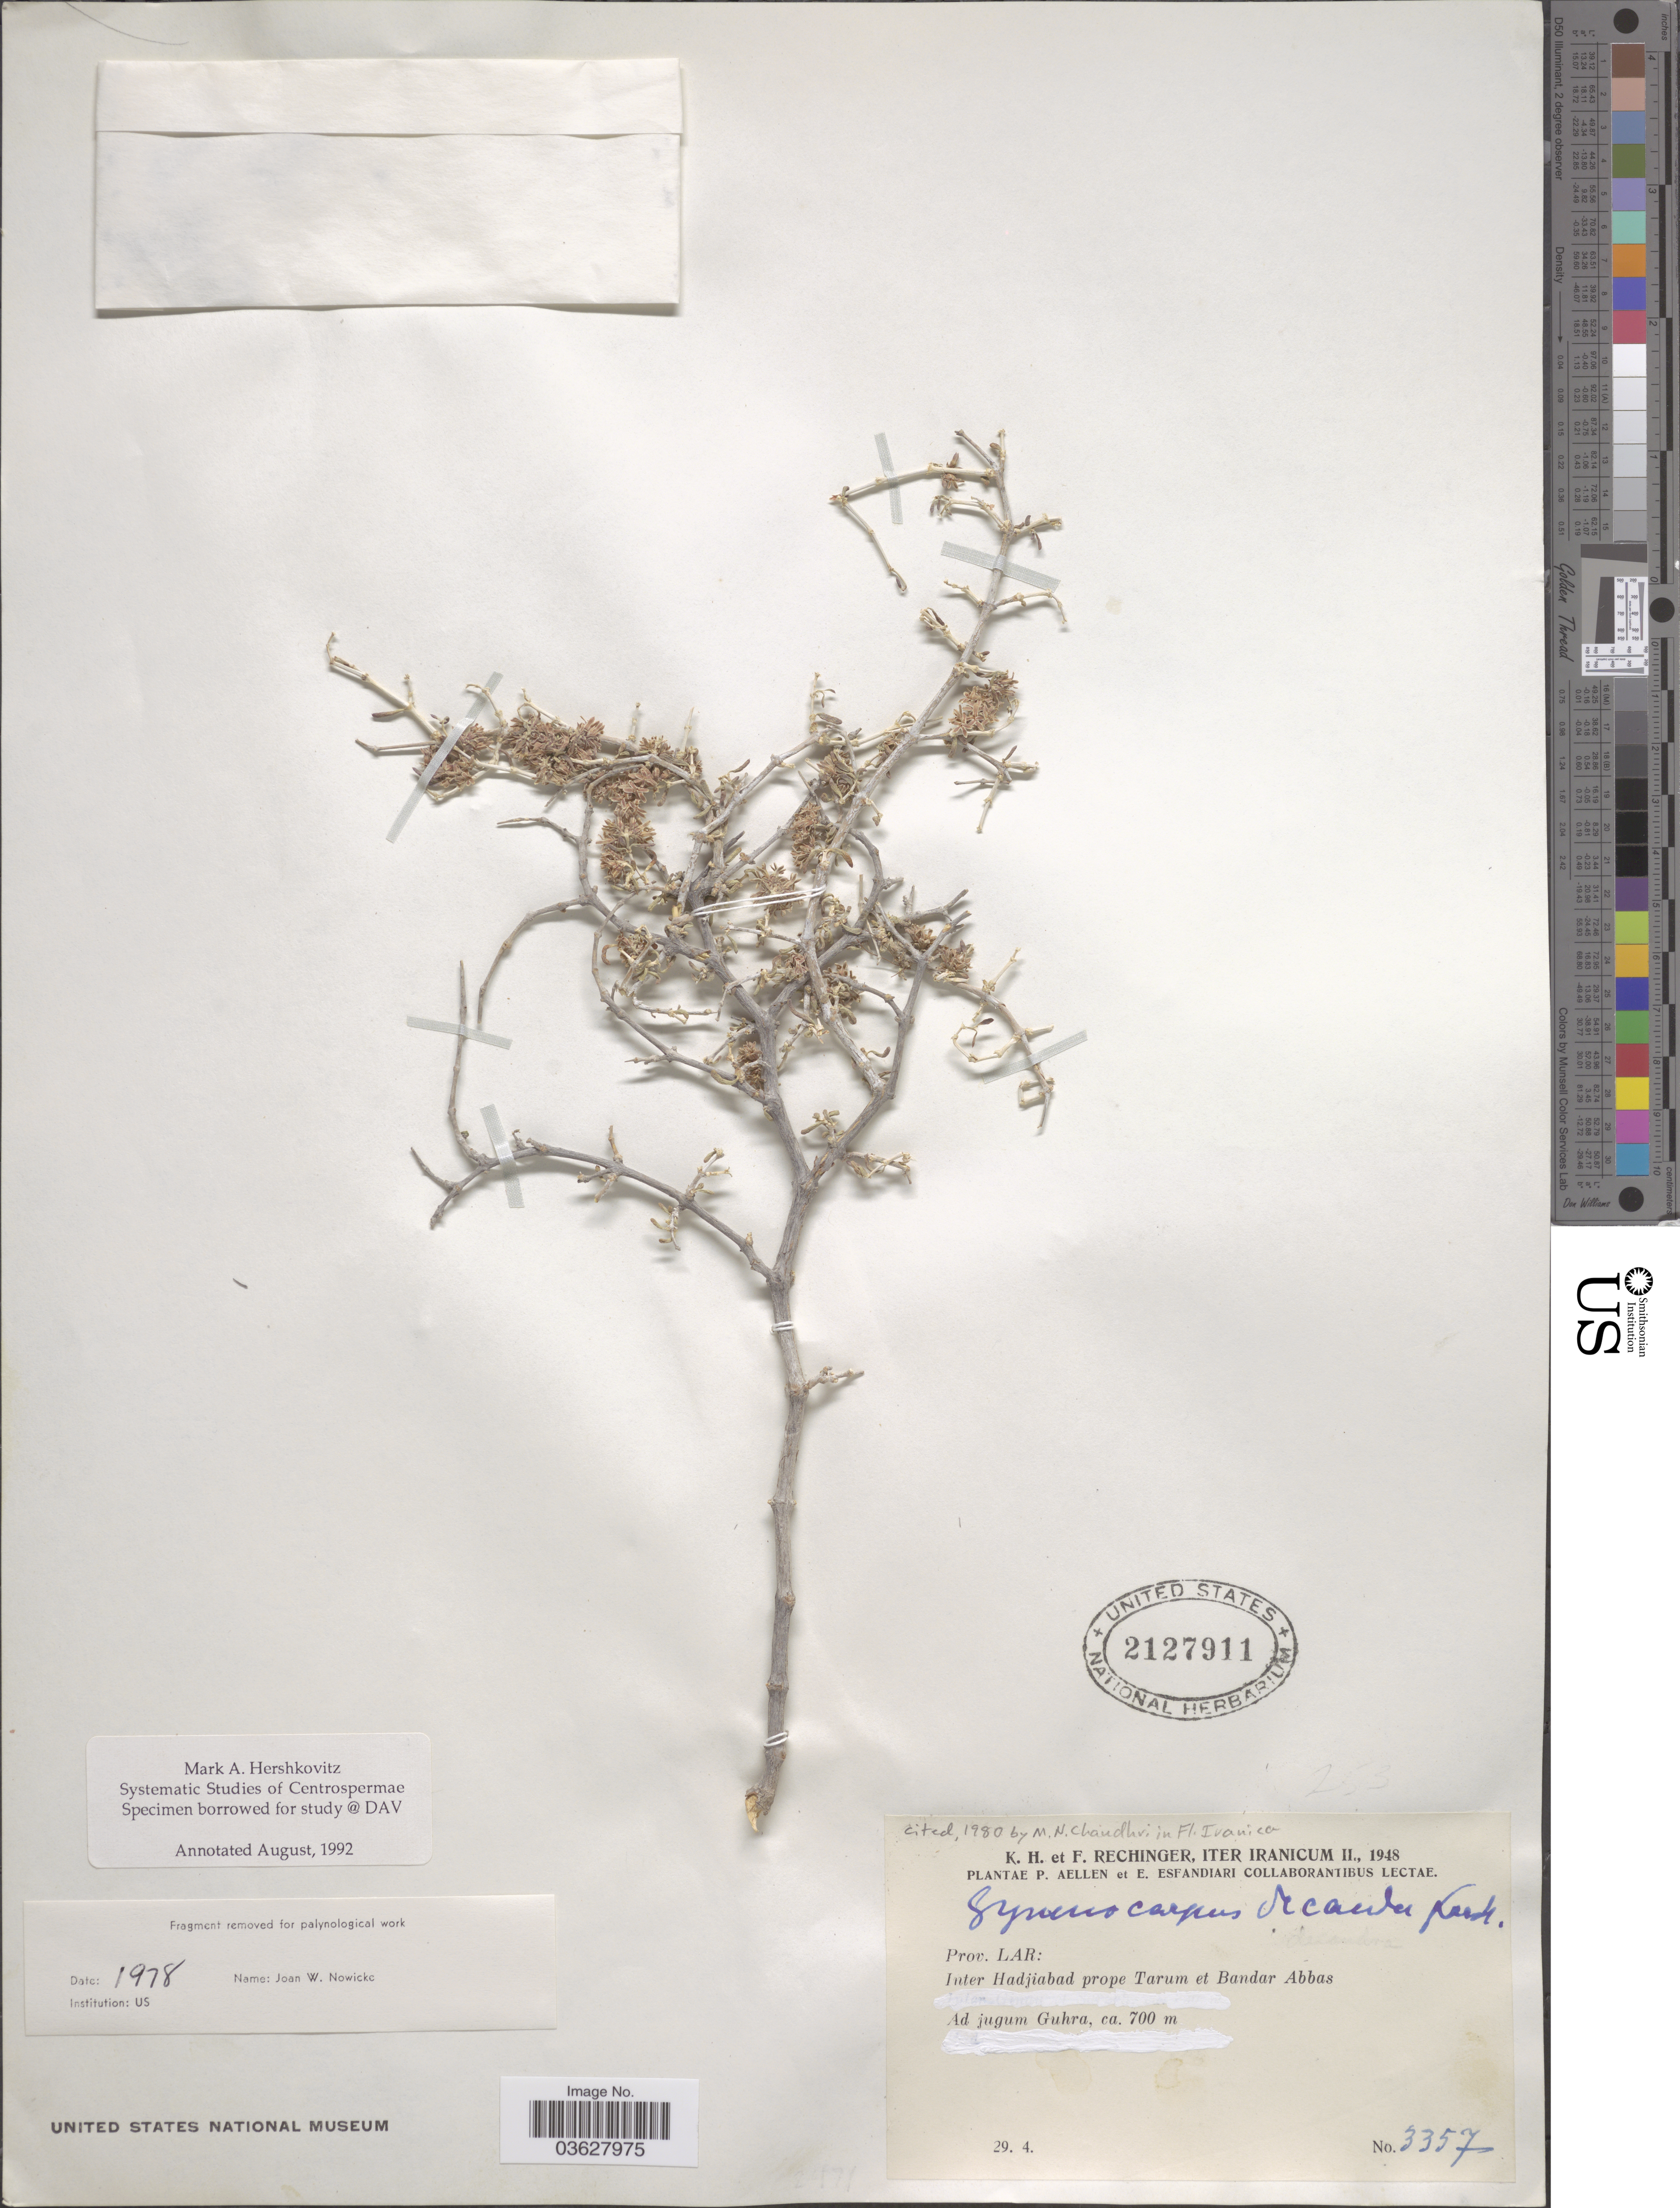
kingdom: Plantae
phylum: Tracheophyta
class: Magnoliopsida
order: Caryophyllales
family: Caryophyllaceae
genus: Gymnocarpos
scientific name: Gymnocarpos decander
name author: Forssk.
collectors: K. H. Rechinger, F. Rechinger, P. Aellen & E. Esfandiari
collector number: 3357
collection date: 1948-04-29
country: Iran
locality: Prov. Lar: Inter Hadjiabad prope Tarum et Bandar Abbas. Ad jugum Guhra.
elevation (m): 700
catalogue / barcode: US 2127911